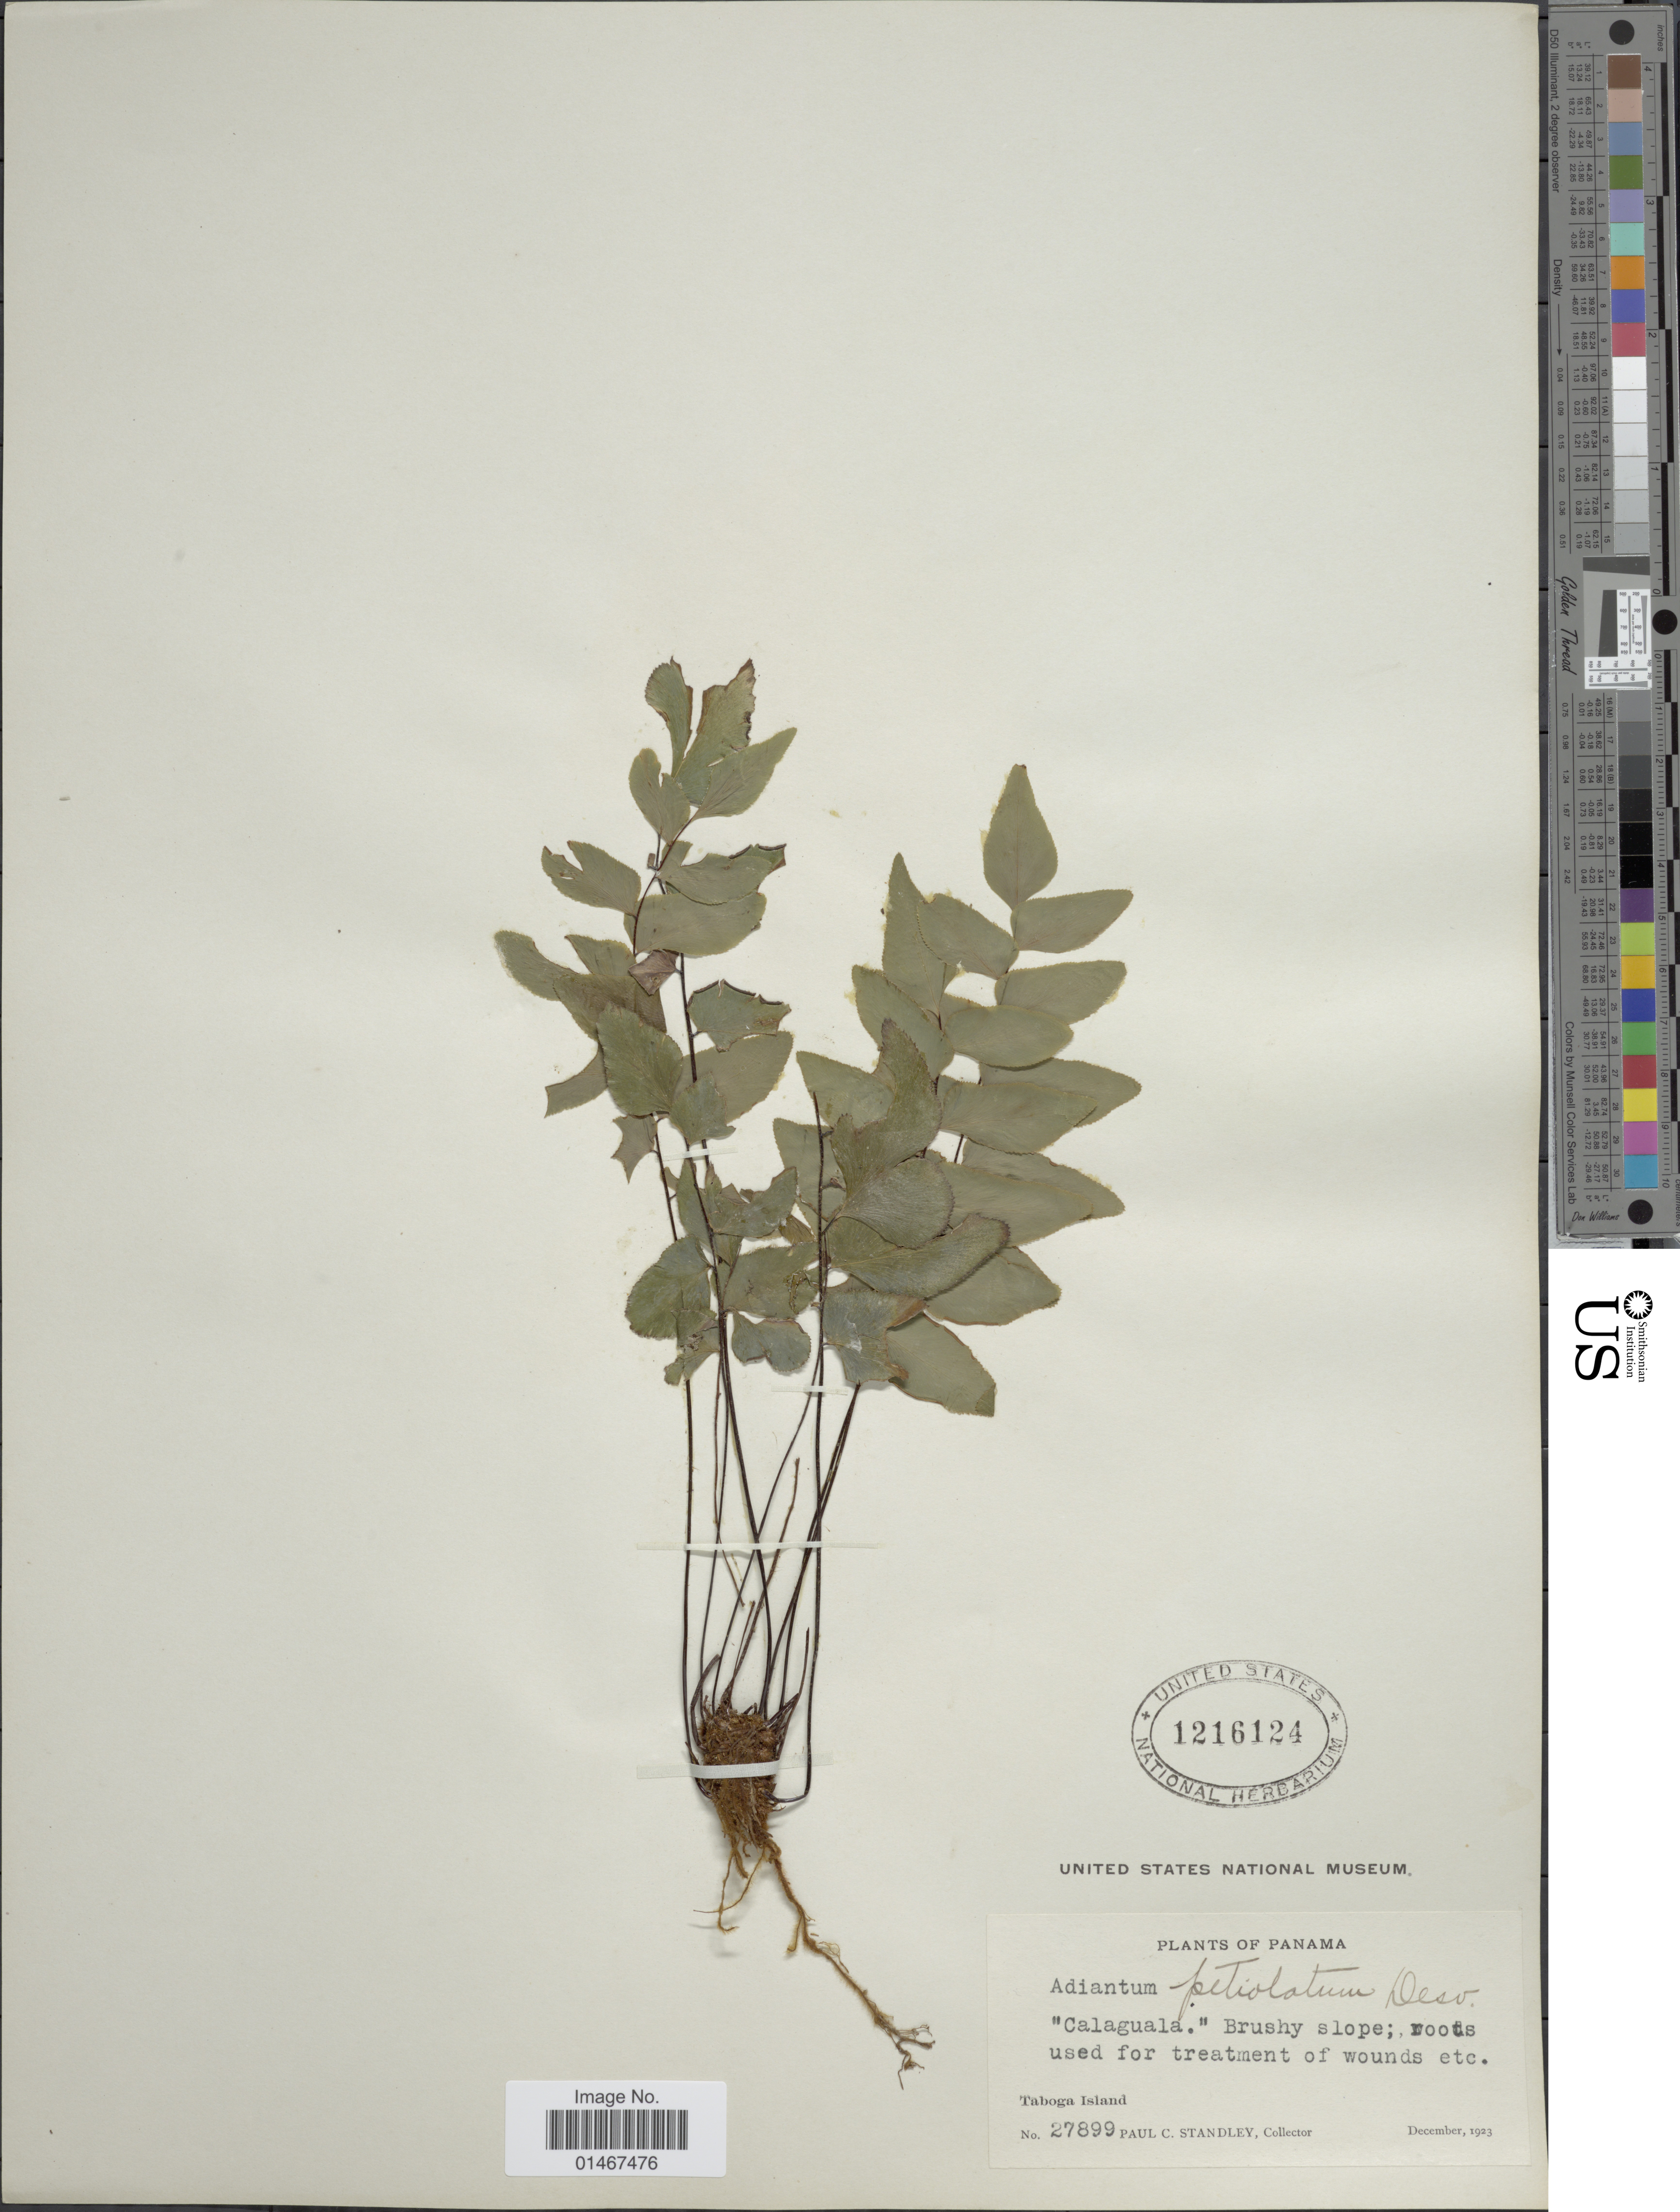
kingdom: Plantae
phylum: Tracheophyta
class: Polypodiopsida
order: Polypodiales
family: Pteridaceae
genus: Adiantum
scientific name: Adiantum petiolatum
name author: Desv.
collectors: P. C. Standley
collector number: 27899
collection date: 1923-12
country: Panama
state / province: Panamá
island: Taboga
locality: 'Calaguala.' Taboga Island.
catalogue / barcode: US 1216124